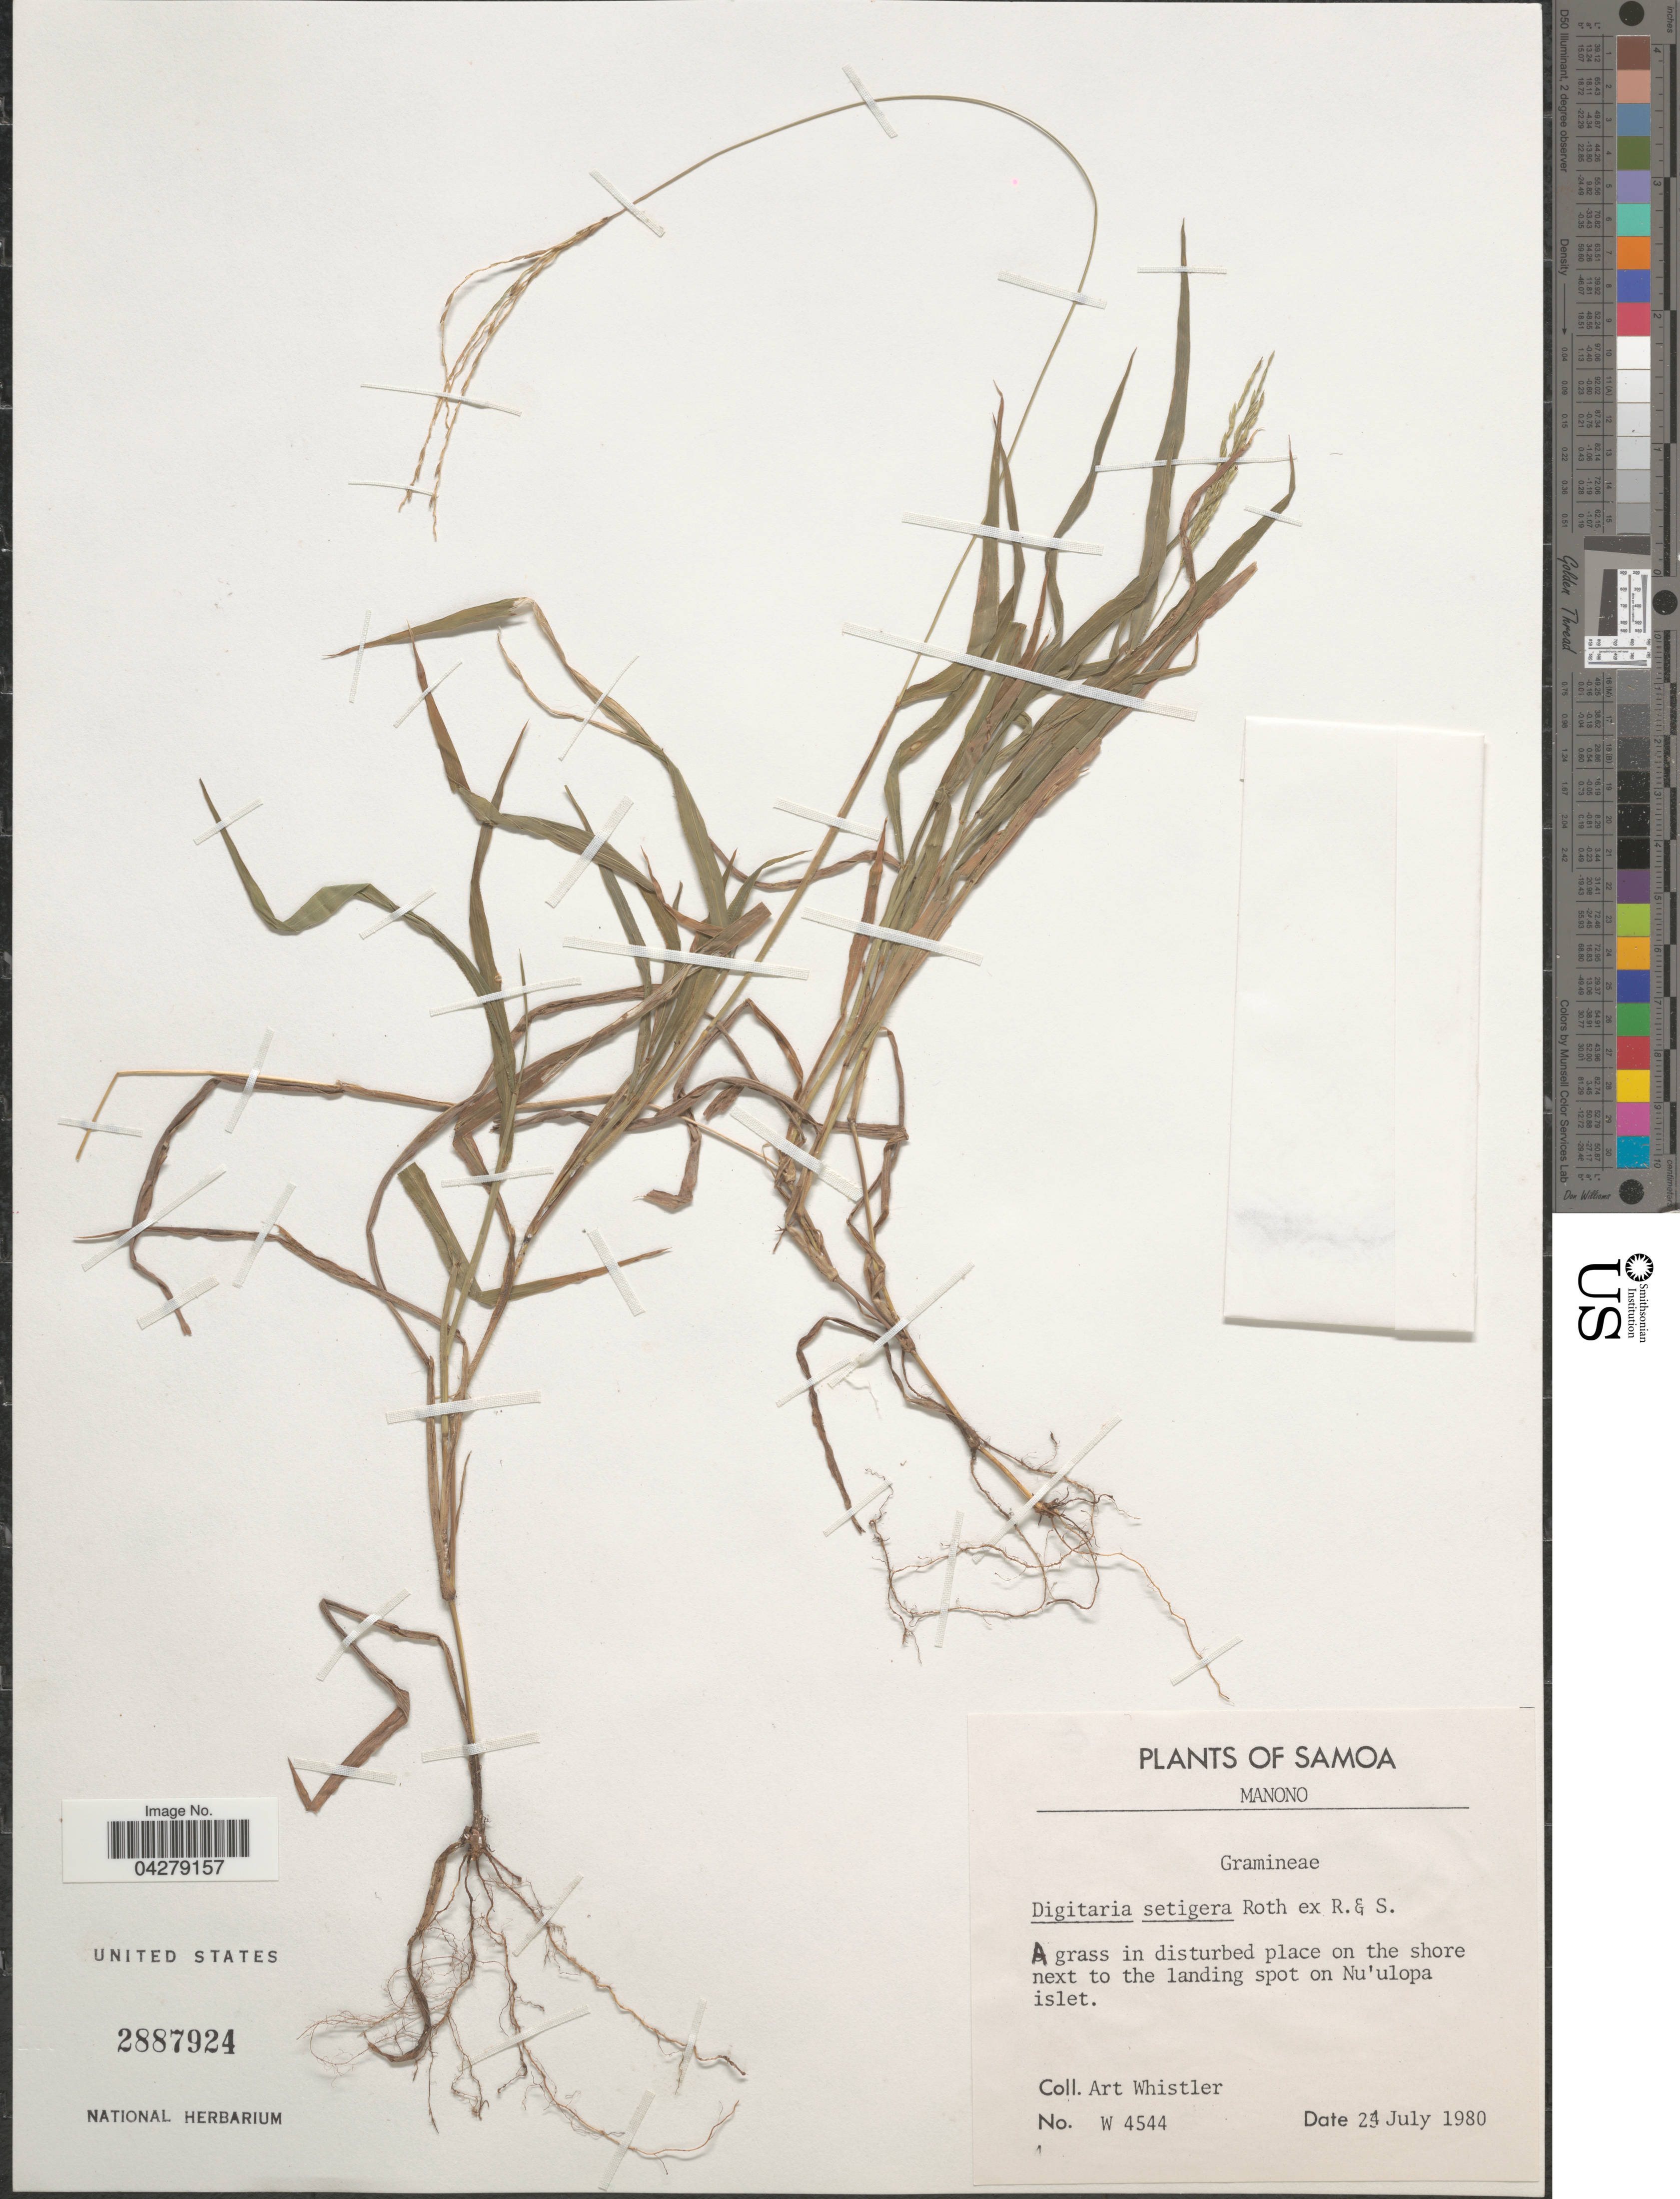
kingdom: Plantae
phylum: Tracheophyta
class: Liliopsida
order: Poales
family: Poaceae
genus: Digitaria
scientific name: Digitaria setigera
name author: Roth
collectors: A. Whistler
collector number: W4544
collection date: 1980-07-24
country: Samoa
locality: Samoa. Manono. A grass in disturbed place on the shore next to the landing spot on Nu'ulopa islet.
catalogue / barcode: US 2887924